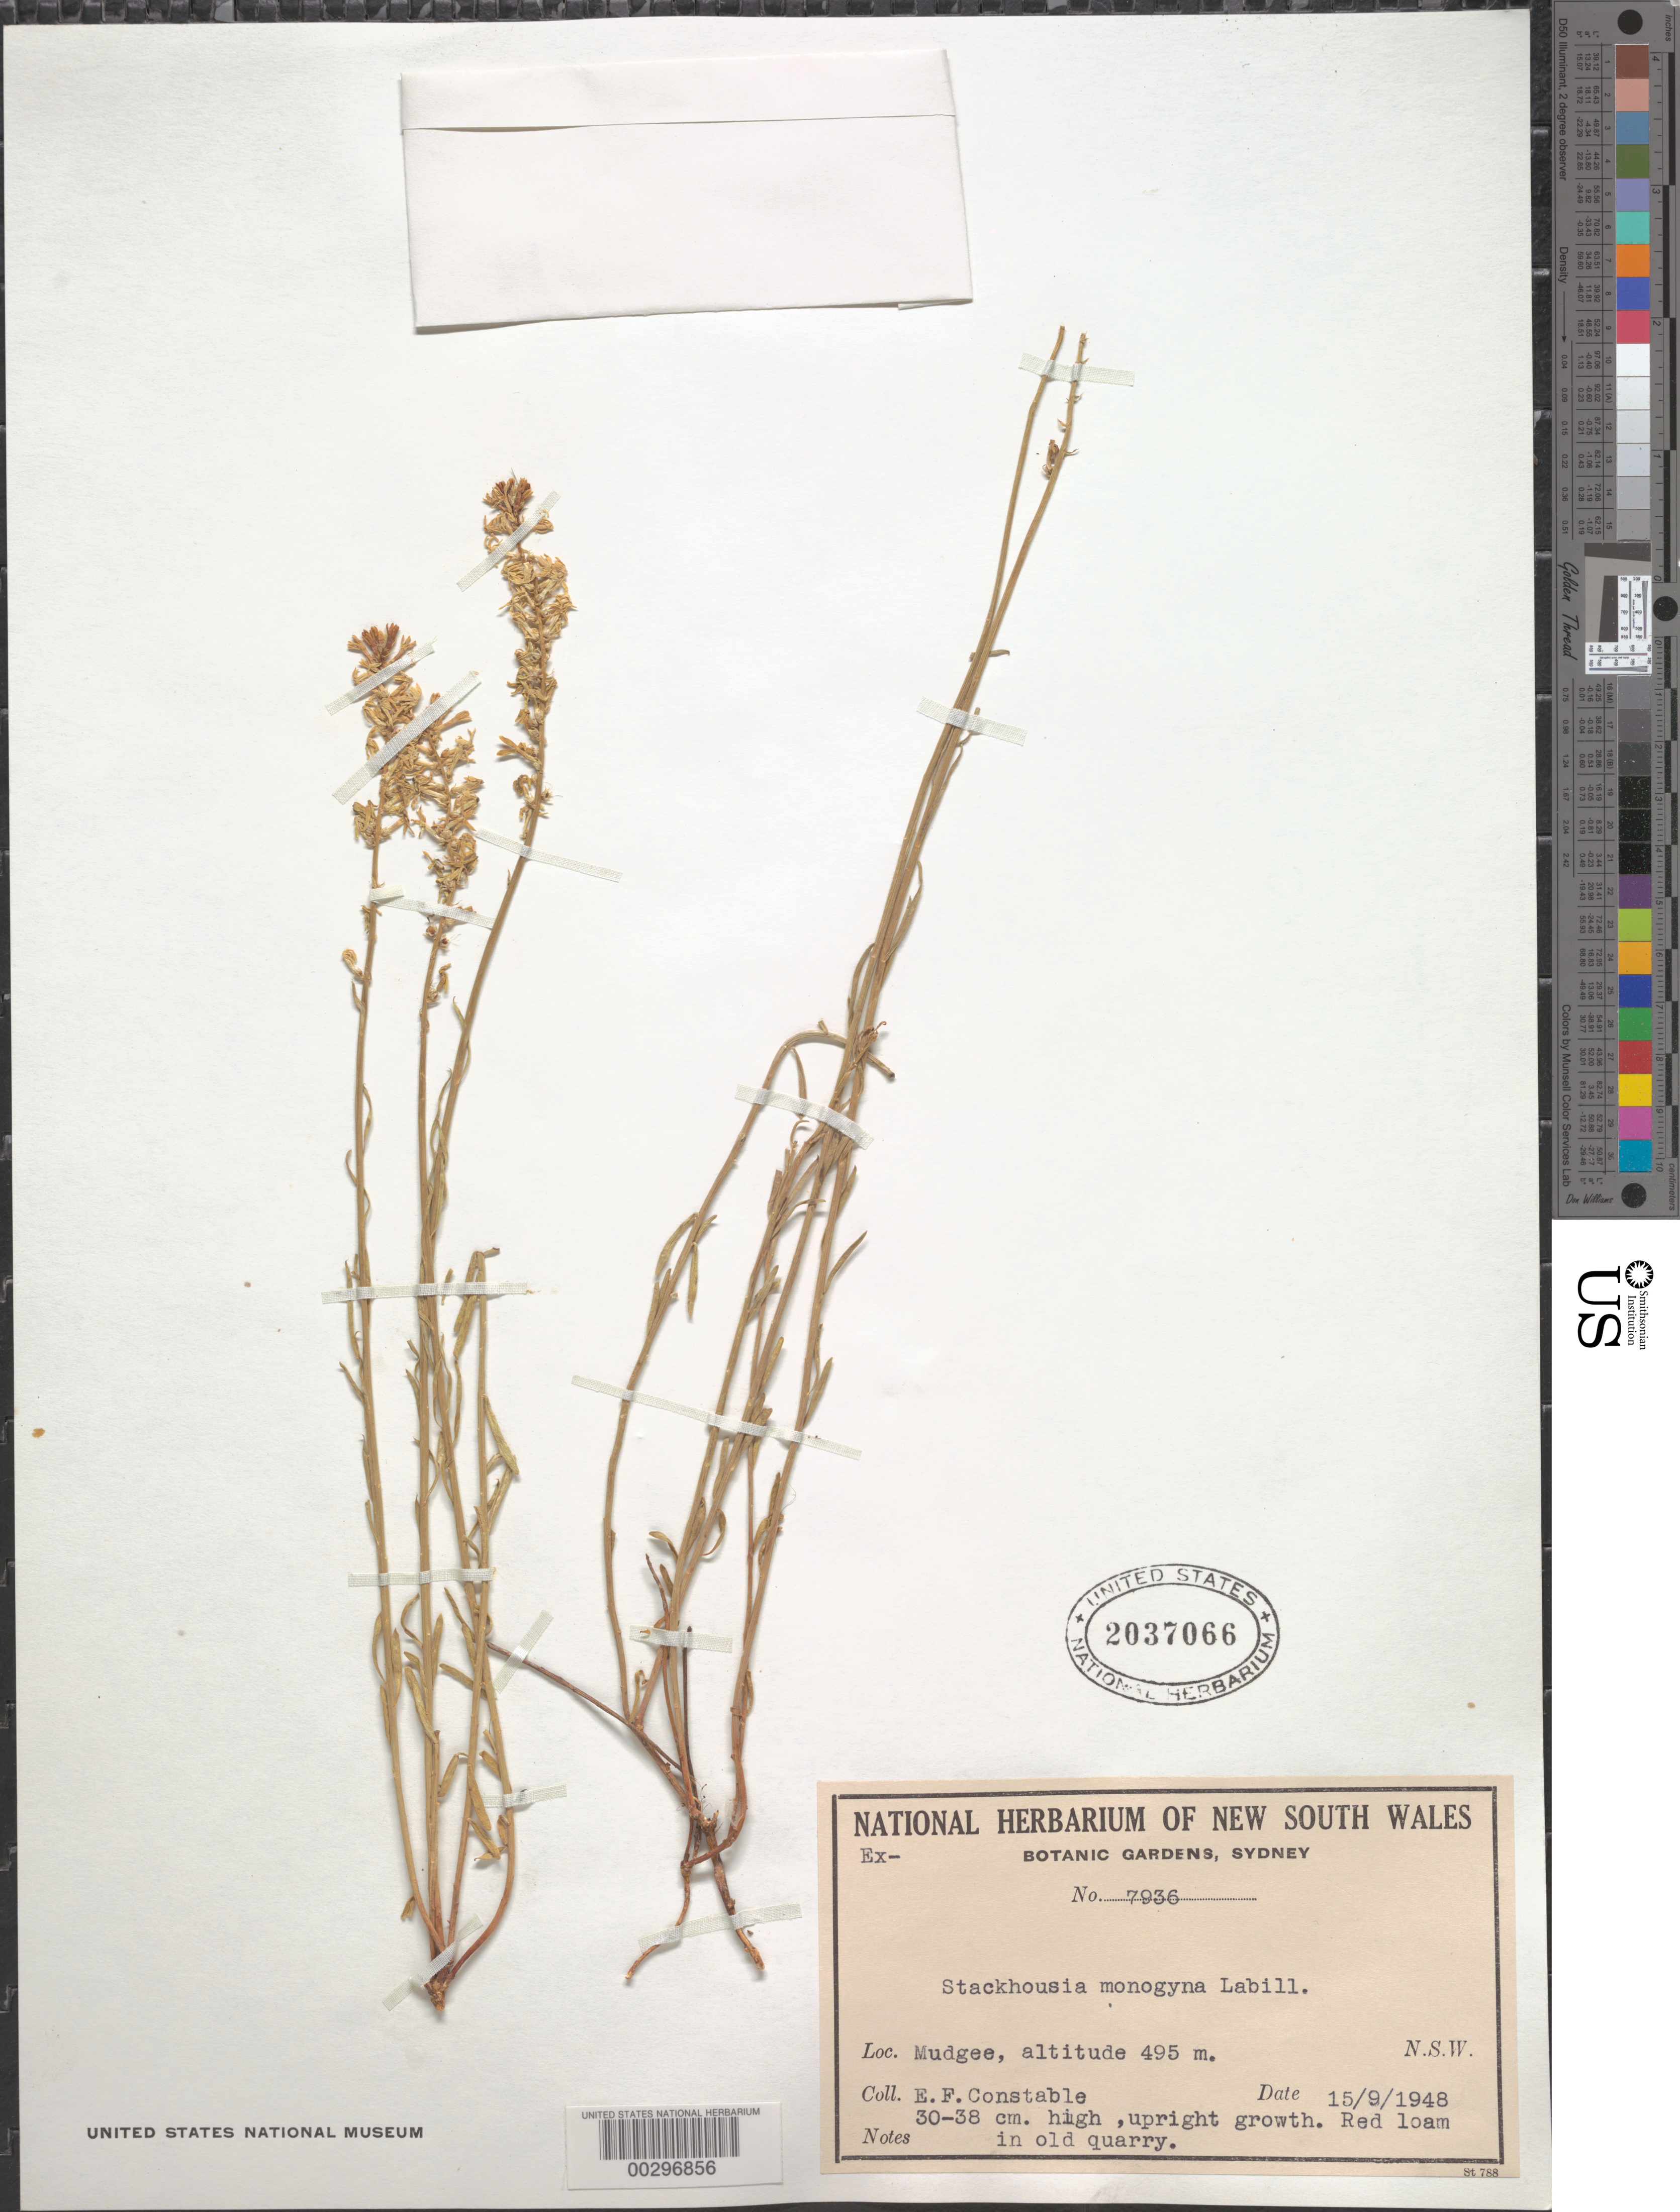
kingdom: Plantae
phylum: Tracheophyta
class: Magnoliopsida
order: Celastrales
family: Celastraceae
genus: Stackhousia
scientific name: Stackhousia monogyna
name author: Labill.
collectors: E. F. Constable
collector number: Ex Herb. Nsw 7936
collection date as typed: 15 Sep 1948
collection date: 1948-09-15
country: Australia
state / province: New South Wales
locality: Mudgee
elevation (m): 495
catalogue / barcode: US 2037066